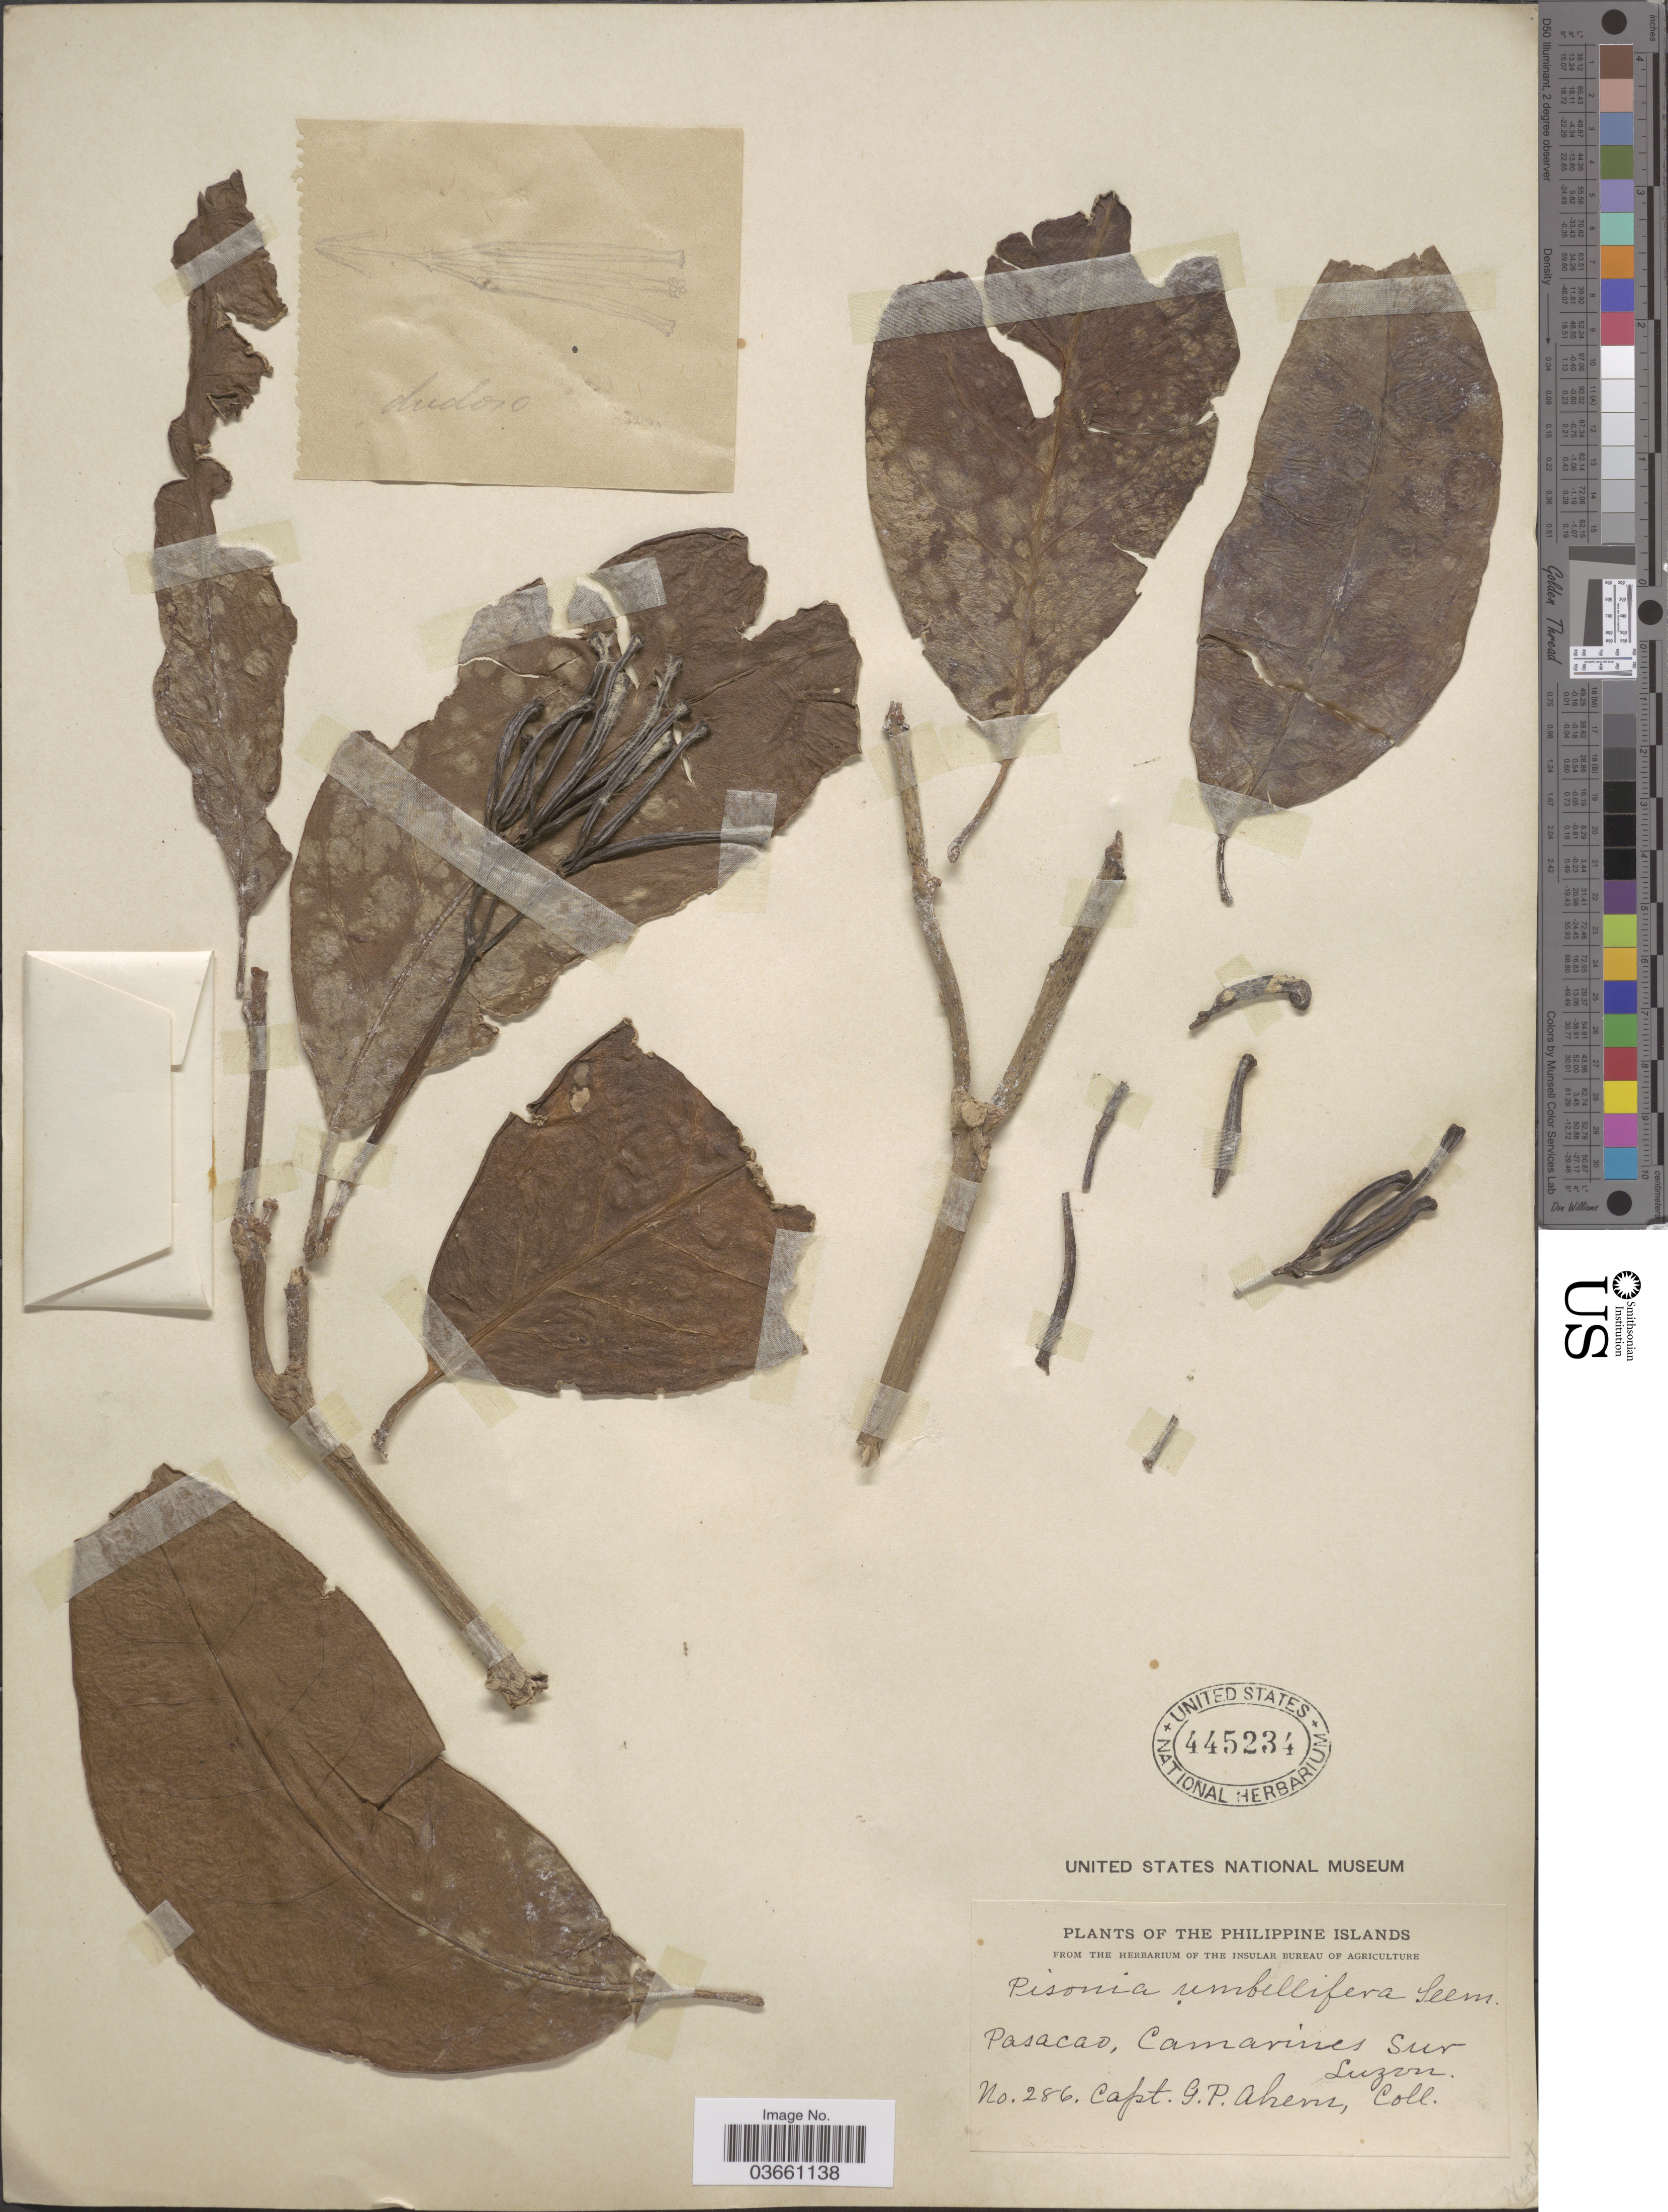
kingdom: Plantae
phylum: Tracheophyta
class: Magnoliopsida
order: Caryophyllales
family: Nyctaginaceae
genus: Pisonia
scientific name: Pisonia umbellifera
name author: (J.R. Forst. & G. Forst.) Seem.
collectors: G. Ahern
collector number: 286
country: Philippines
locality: Pasacao, Camarines Sur Luzon.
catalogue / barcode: US 445234